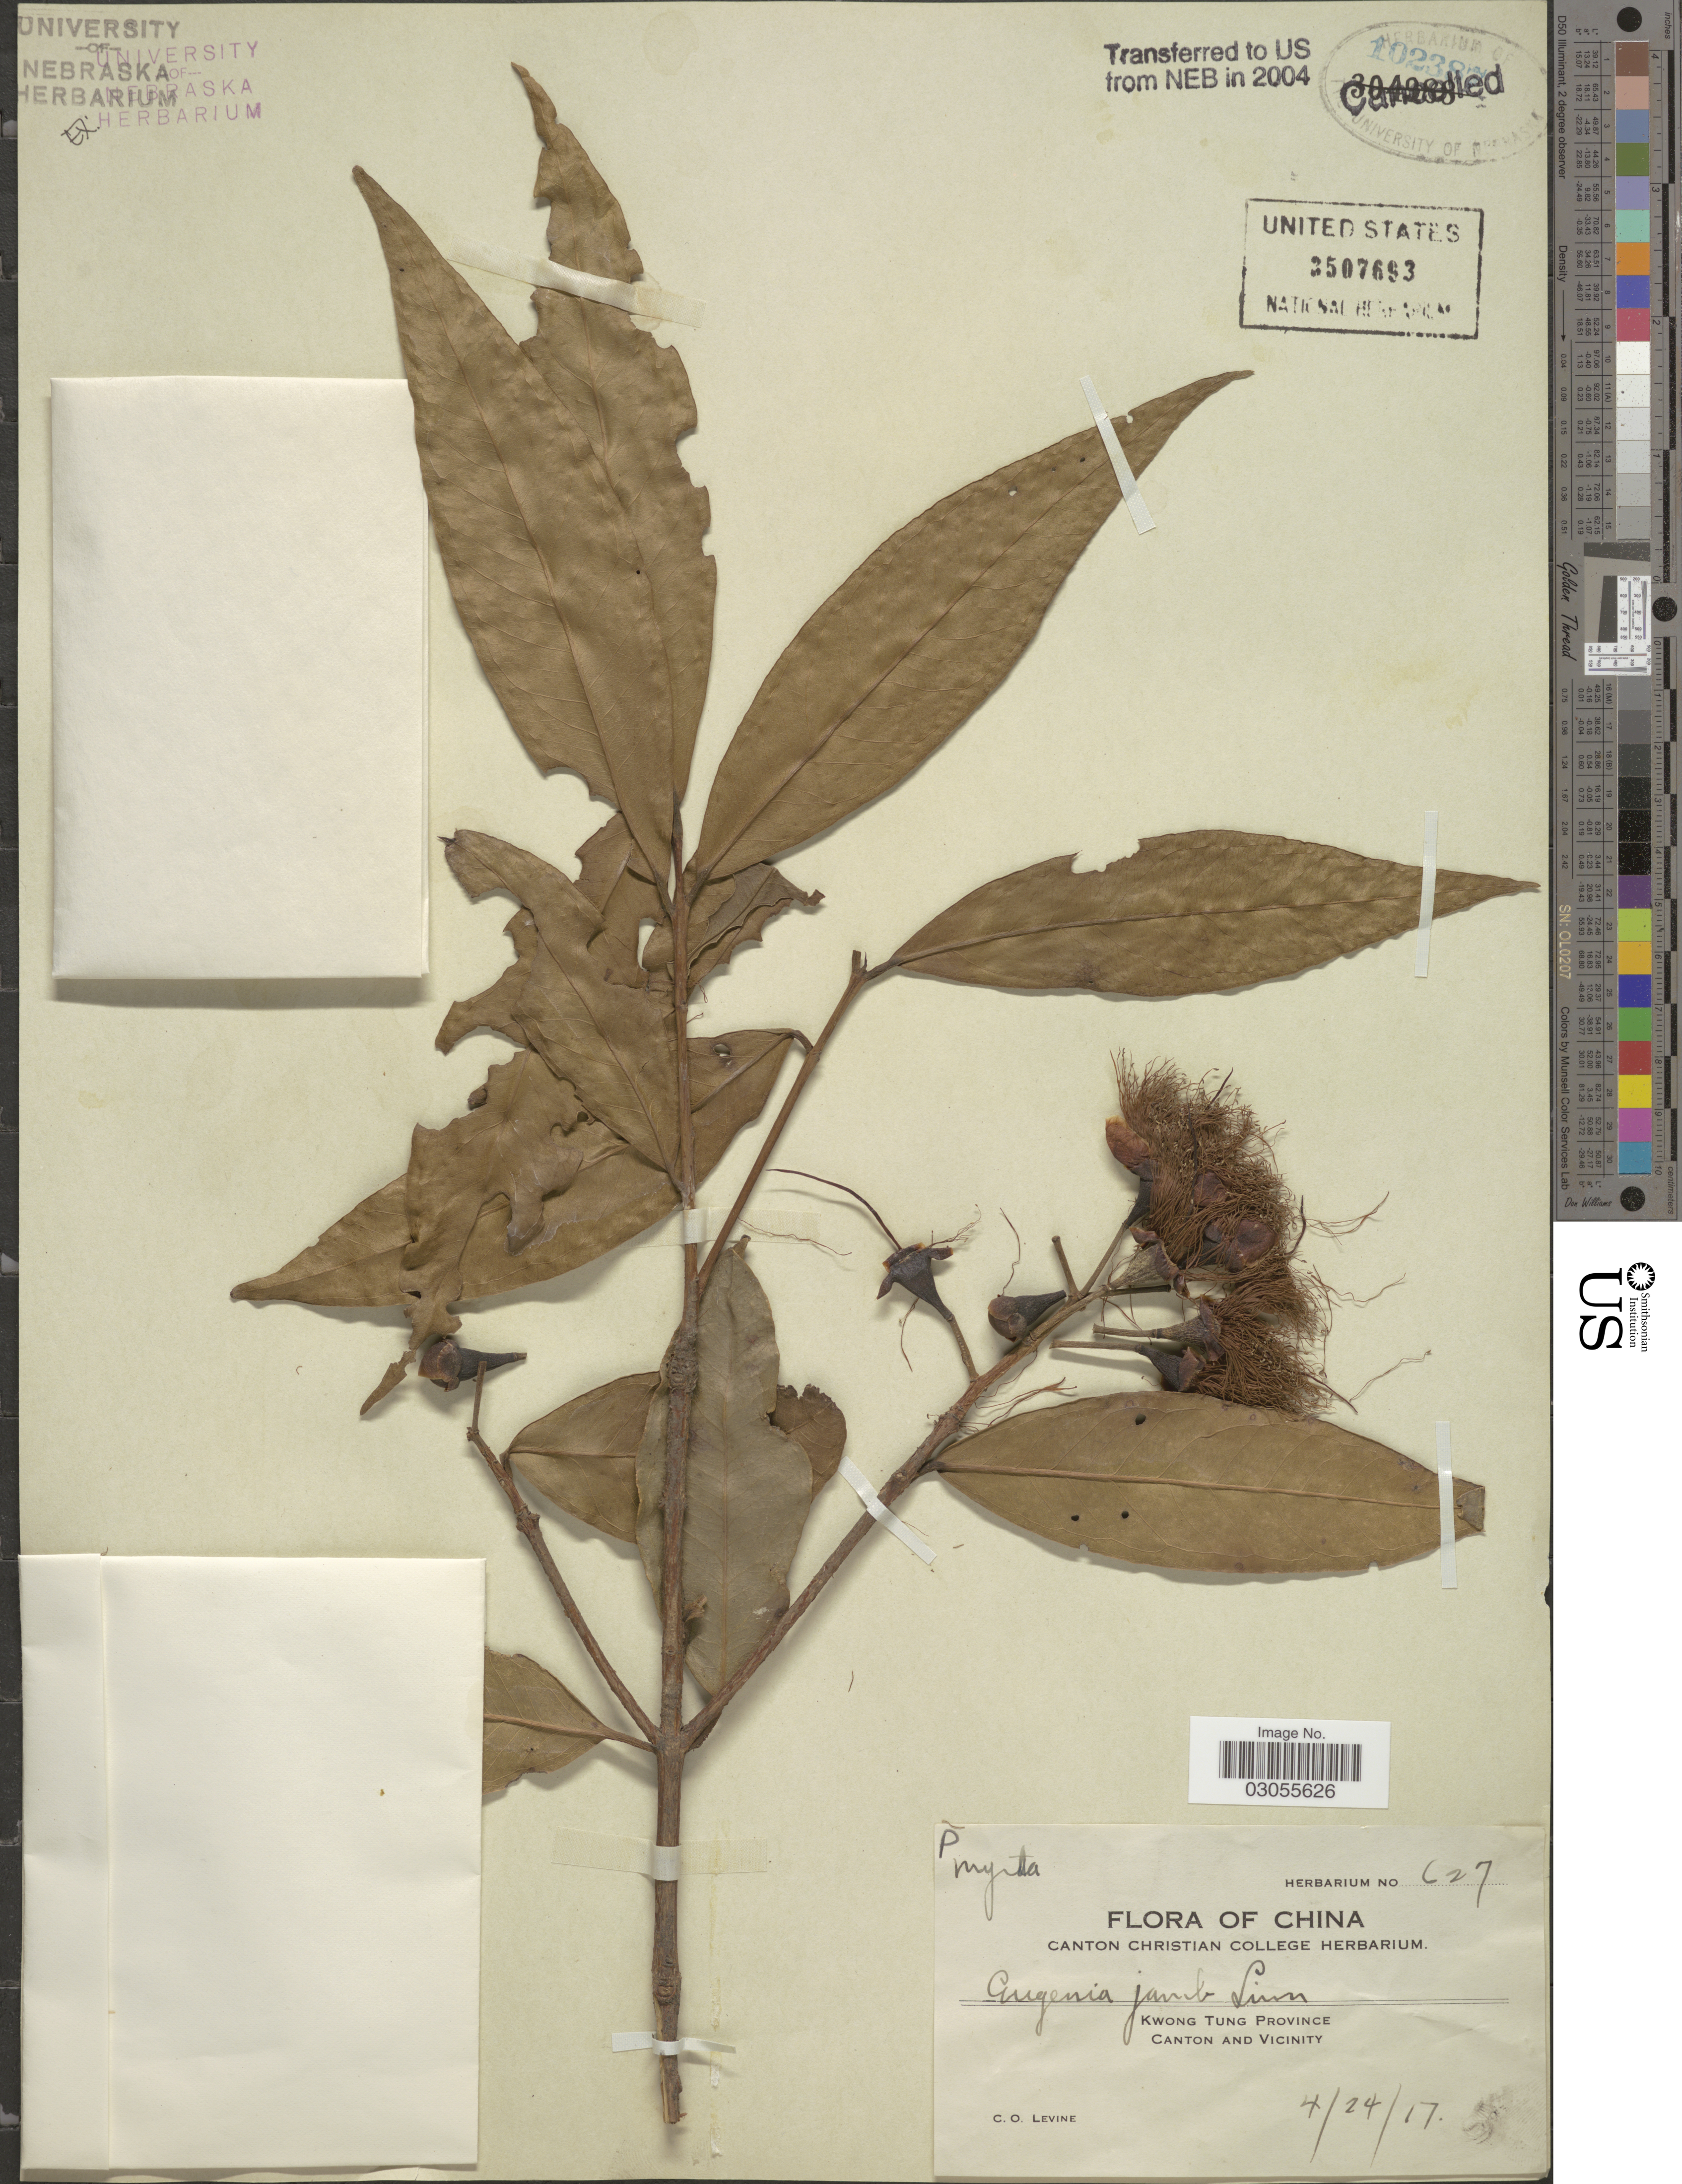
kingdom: Plantae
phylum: Tracheophyta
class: Magnoliopsida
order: Myrtales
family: Myrtaceae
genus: Syzygium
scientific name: Syzygium jambos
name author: (L.) Alston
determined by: Strong, Mark T., (BOT), Smithsonian Institution - National Museum of Natural History (UNITED STATES)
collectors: C. O. Levine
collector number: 627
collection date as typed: Transcribed d/m/y: 24/4/17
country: China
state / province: Guangdong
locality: Kwong Tung Province. Canton and Vicinity.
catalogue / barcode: US 3507693